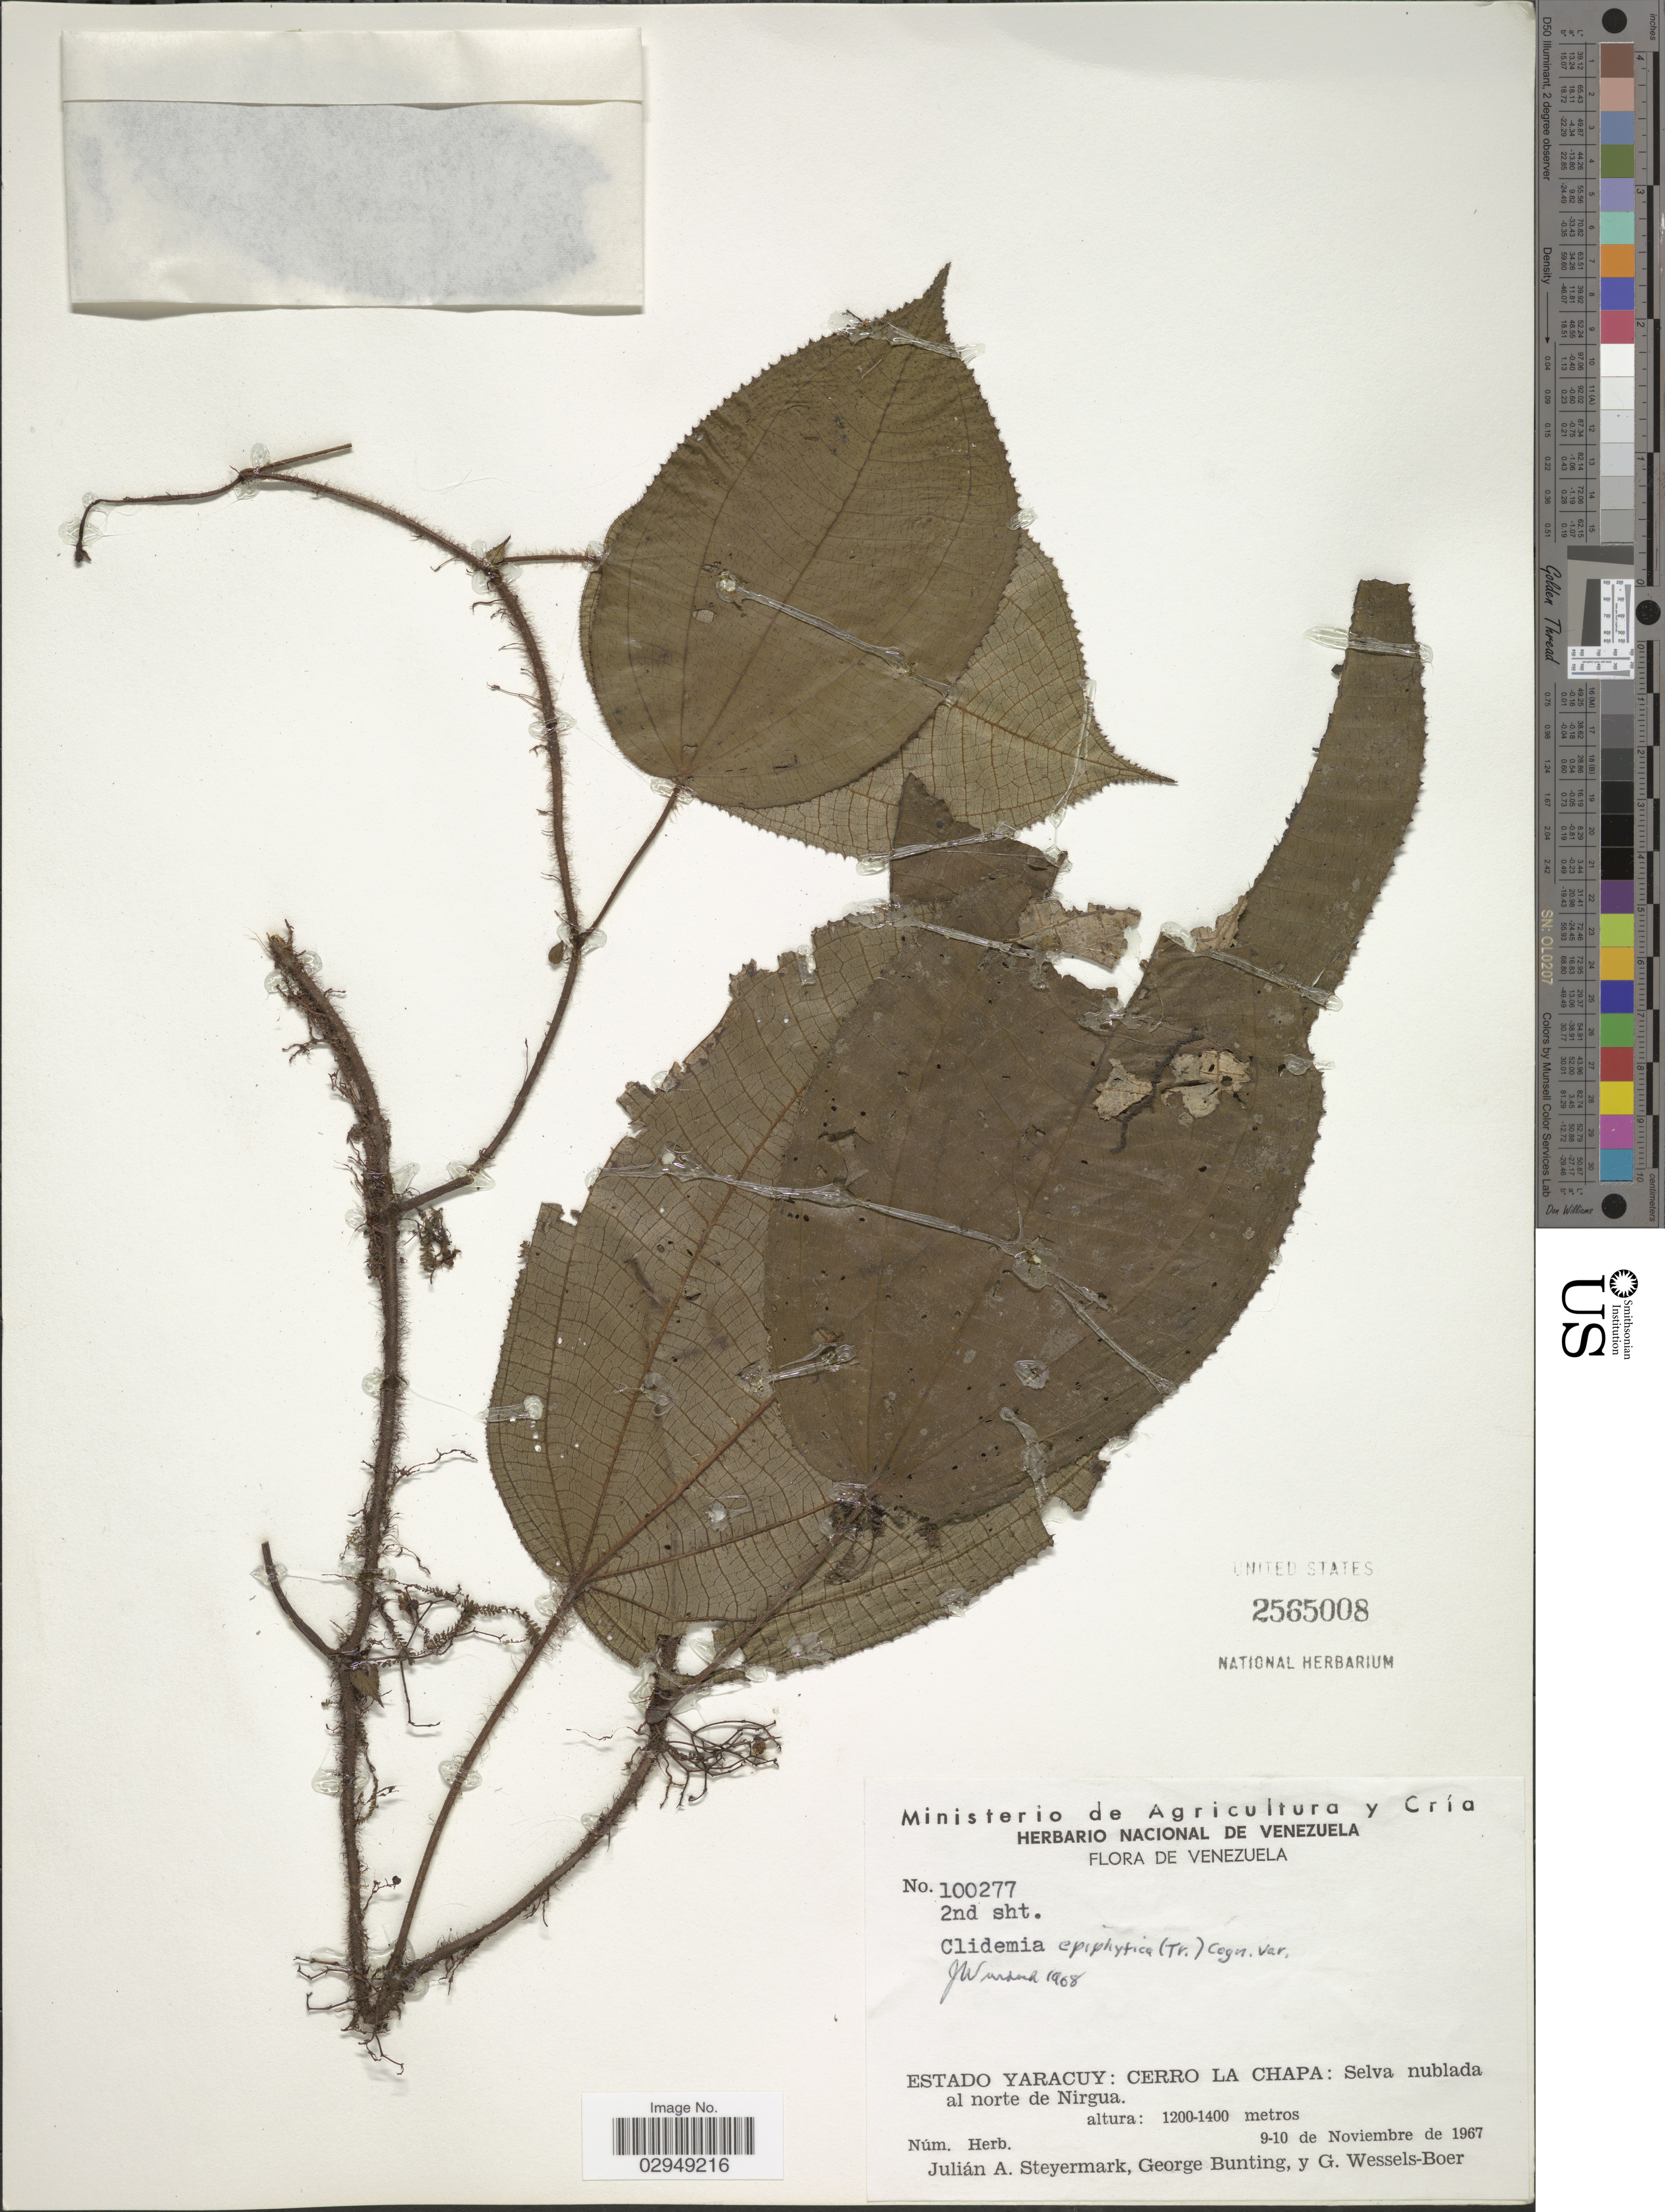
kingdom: Plantae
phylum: Tracheophyta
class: Magnoliopsida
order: Myrtales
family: Melastomataceae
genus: Clidemia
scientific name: Clidemia epiphytica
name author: (Triana) Cogn.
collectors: J. Steyermark, G. S. Bunting & G. Wessels Boer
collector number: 100277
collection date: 1967-11-09/1967-11-10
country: Venezuela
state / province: Yaracuy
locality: Cerro La Chapa, Selva nublada al norte de Nirgua.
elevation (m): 1200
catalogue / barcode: US 2565008